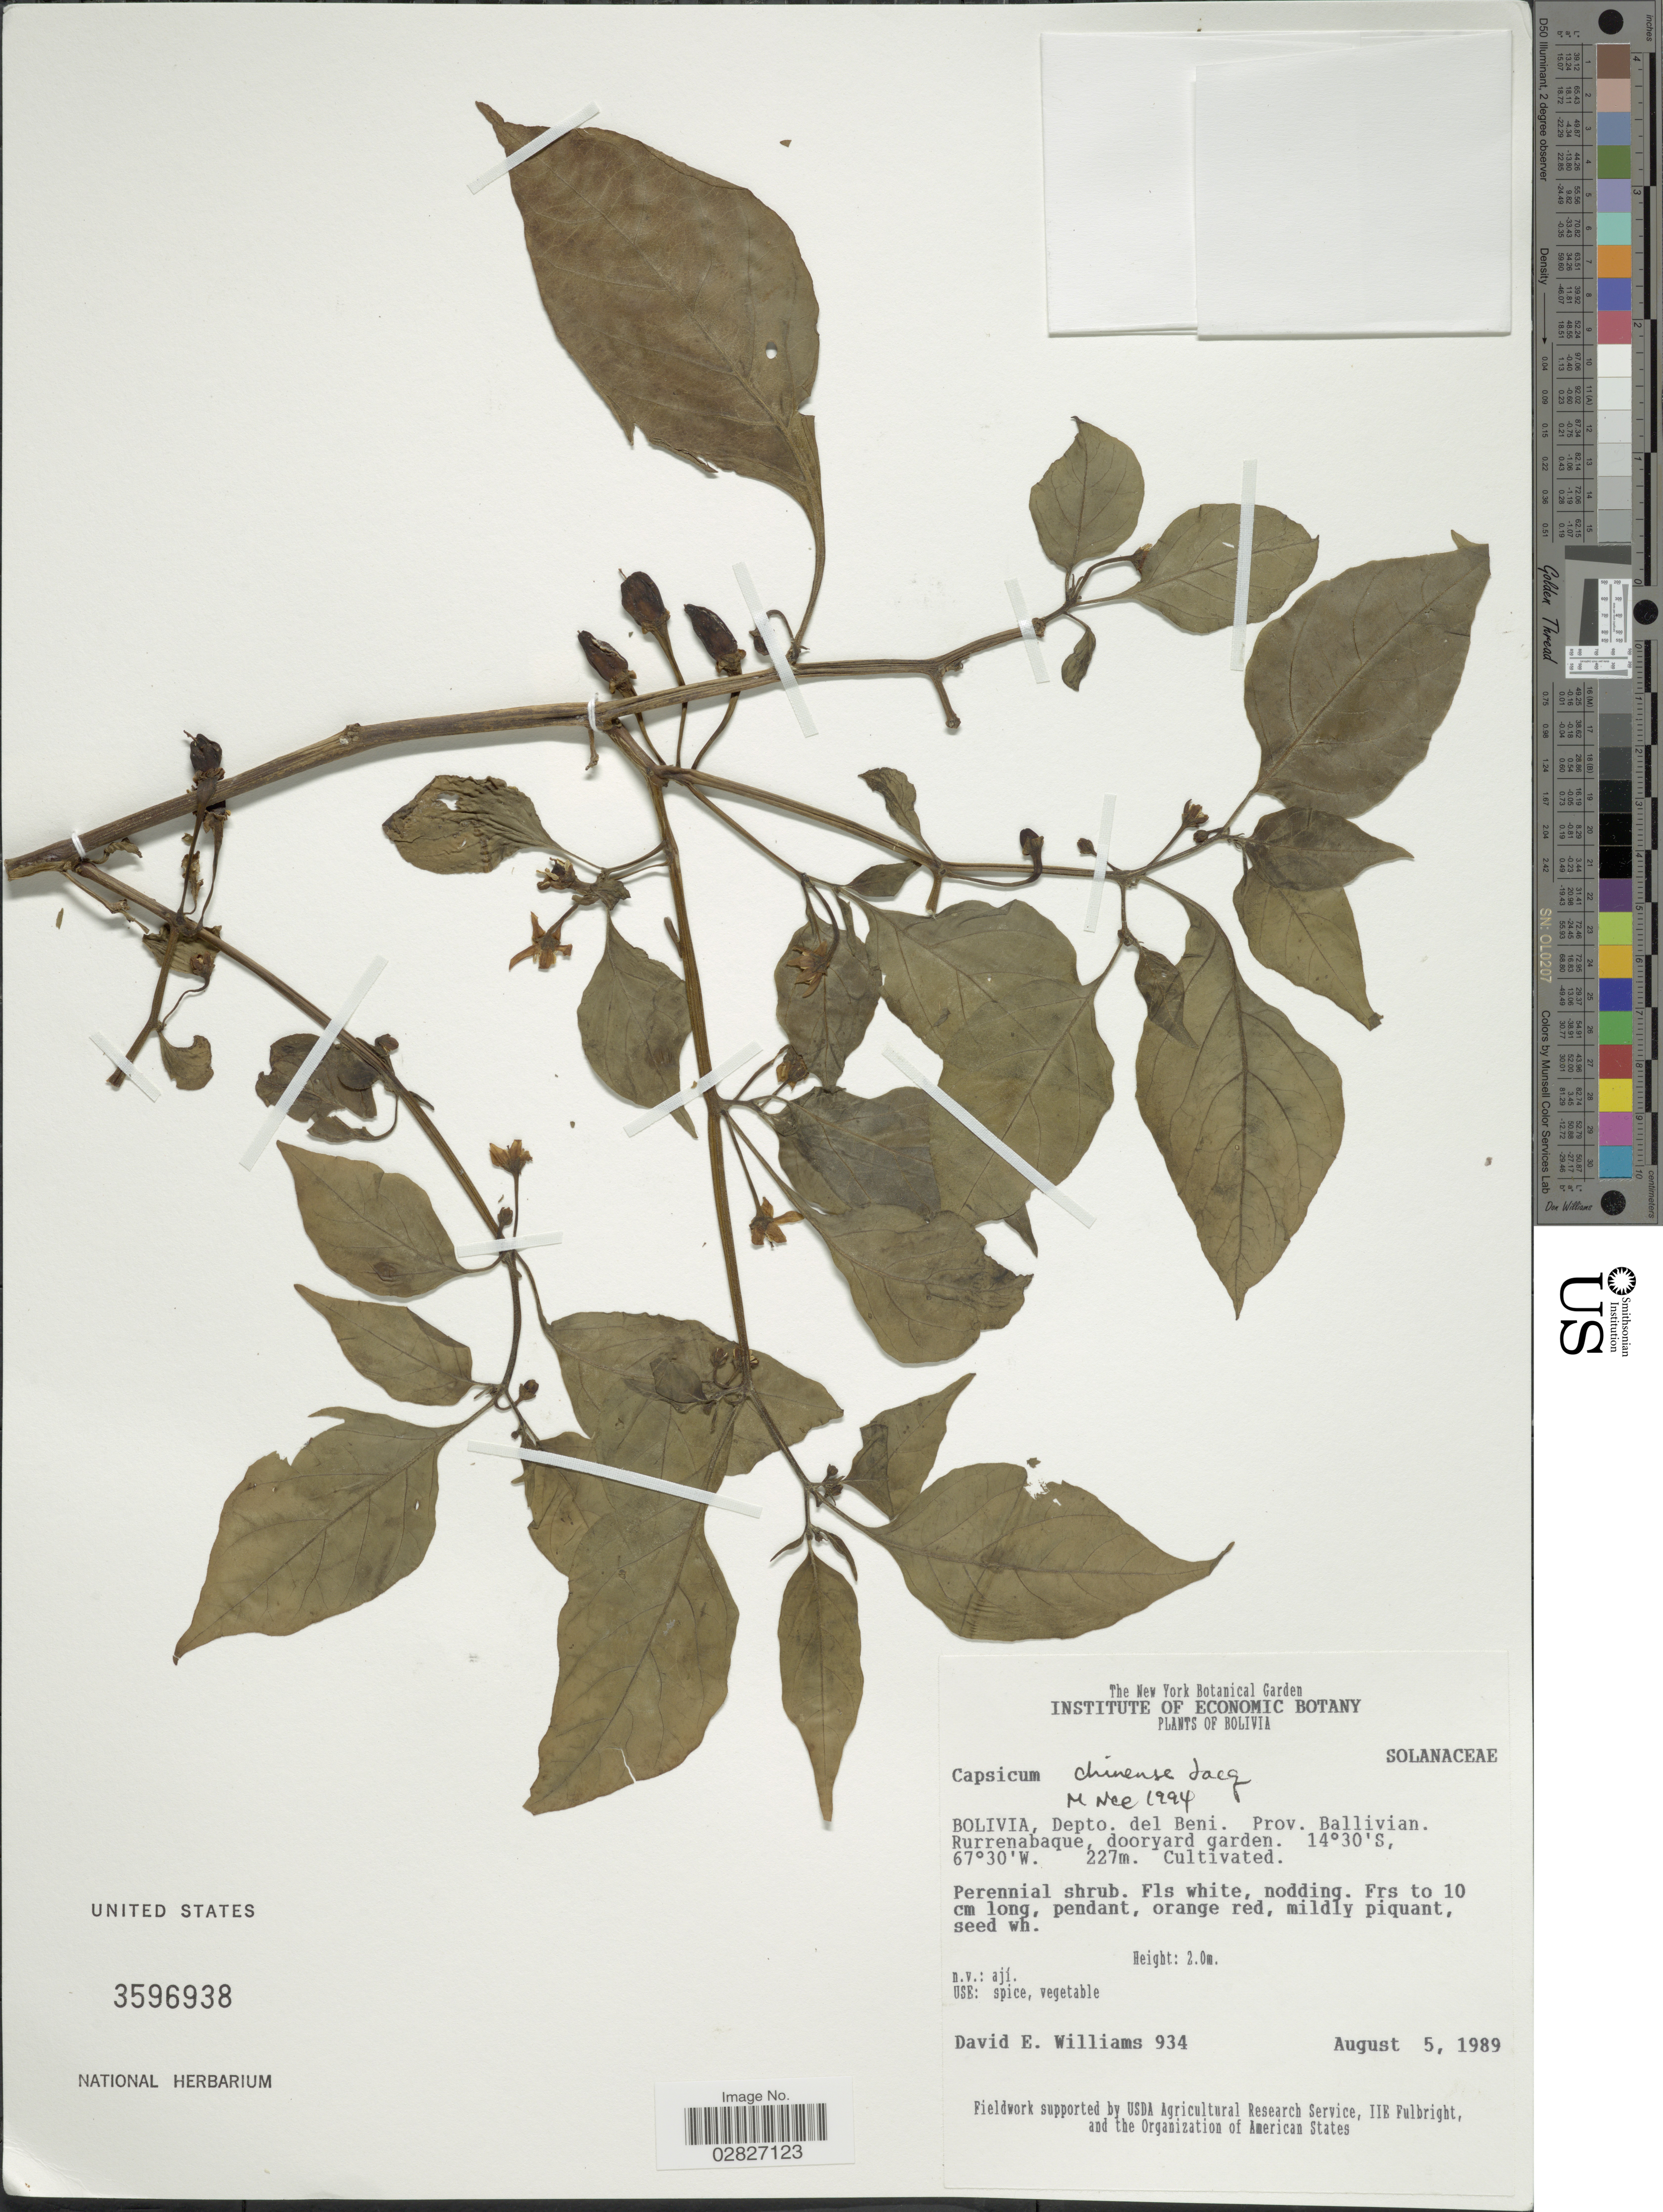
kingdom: Plantae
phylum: Tracheophyta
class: Magnoliopsida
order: Solanales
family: Solanaceae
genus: Capsicum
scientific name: Capsicum chinense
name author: Jacq.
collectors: D. E. Williams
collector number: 934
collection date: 1989-08-05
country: Bolivia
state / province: Beni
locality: Depto. del Beni, Prov. Ballivian, Rurrenabaque, dooryard garden.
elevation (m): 227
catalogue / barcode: US 3596938